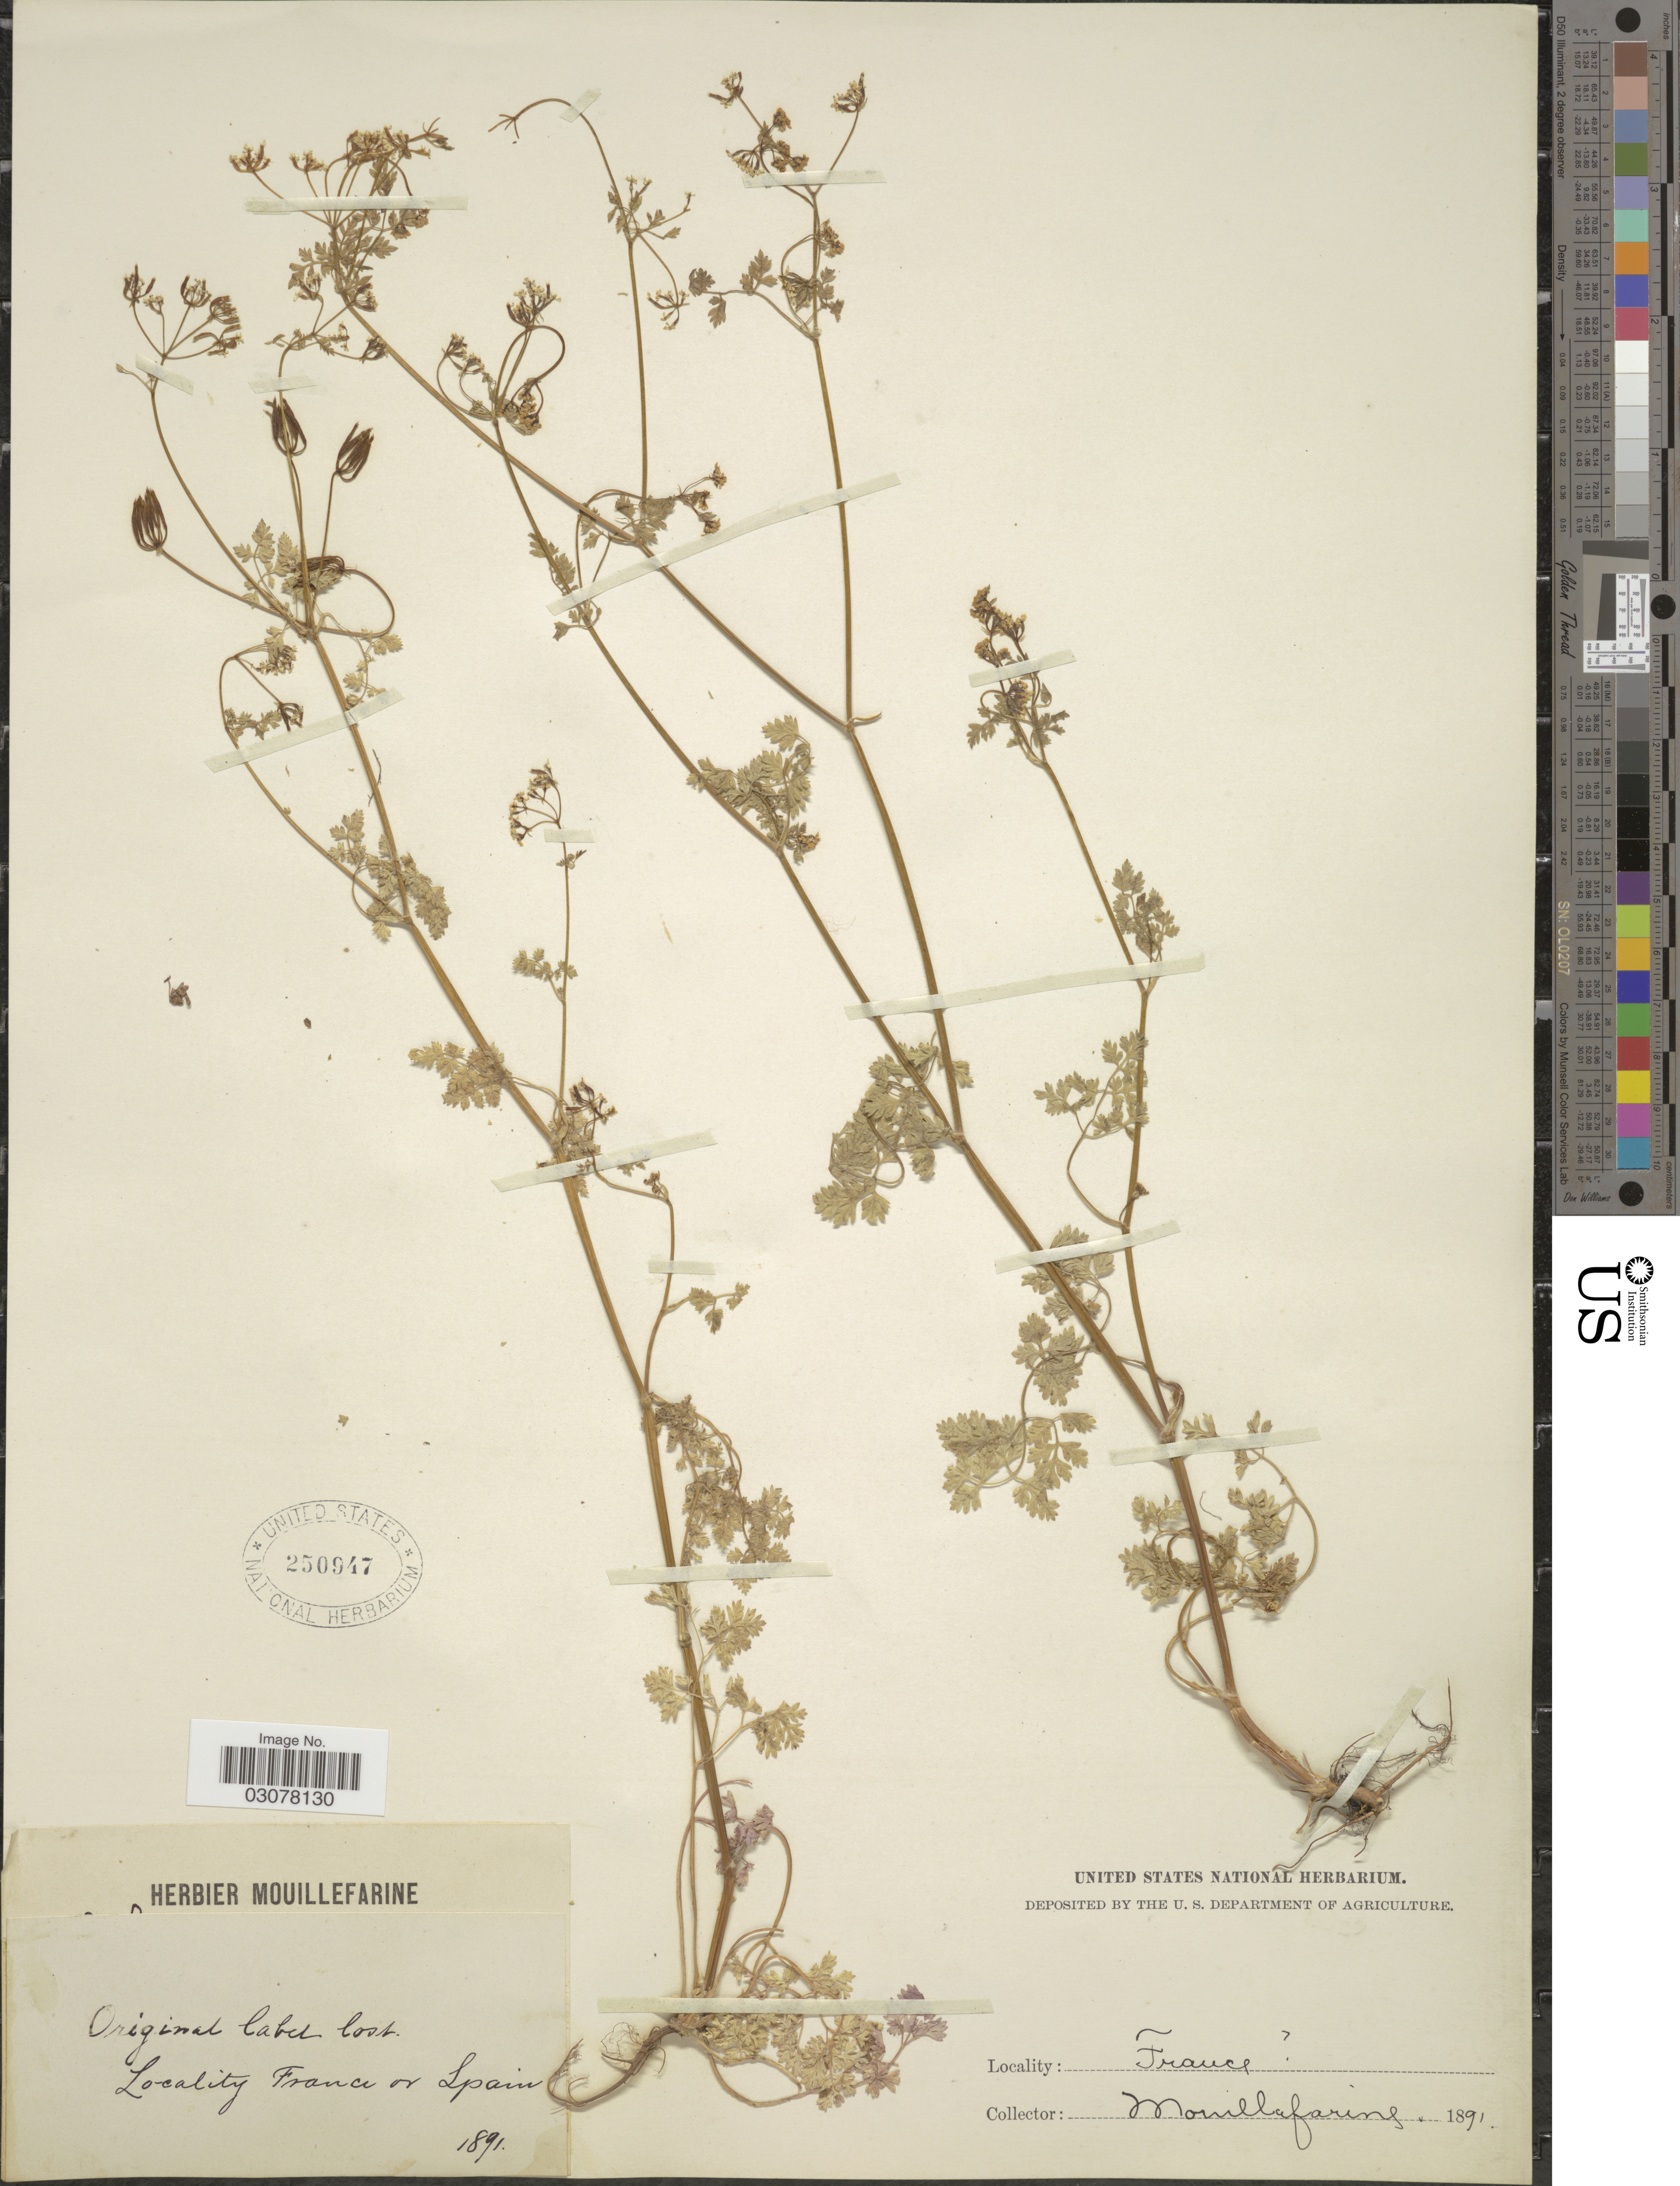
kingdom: Plantae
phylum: Tracheophyta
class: Magnoliopsida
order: Apiales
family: Apiaceae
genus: Scandix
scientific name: Scandix sp.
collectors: A. Mouillefarine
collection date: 1891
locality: France or Spain.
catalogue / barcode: US 250947